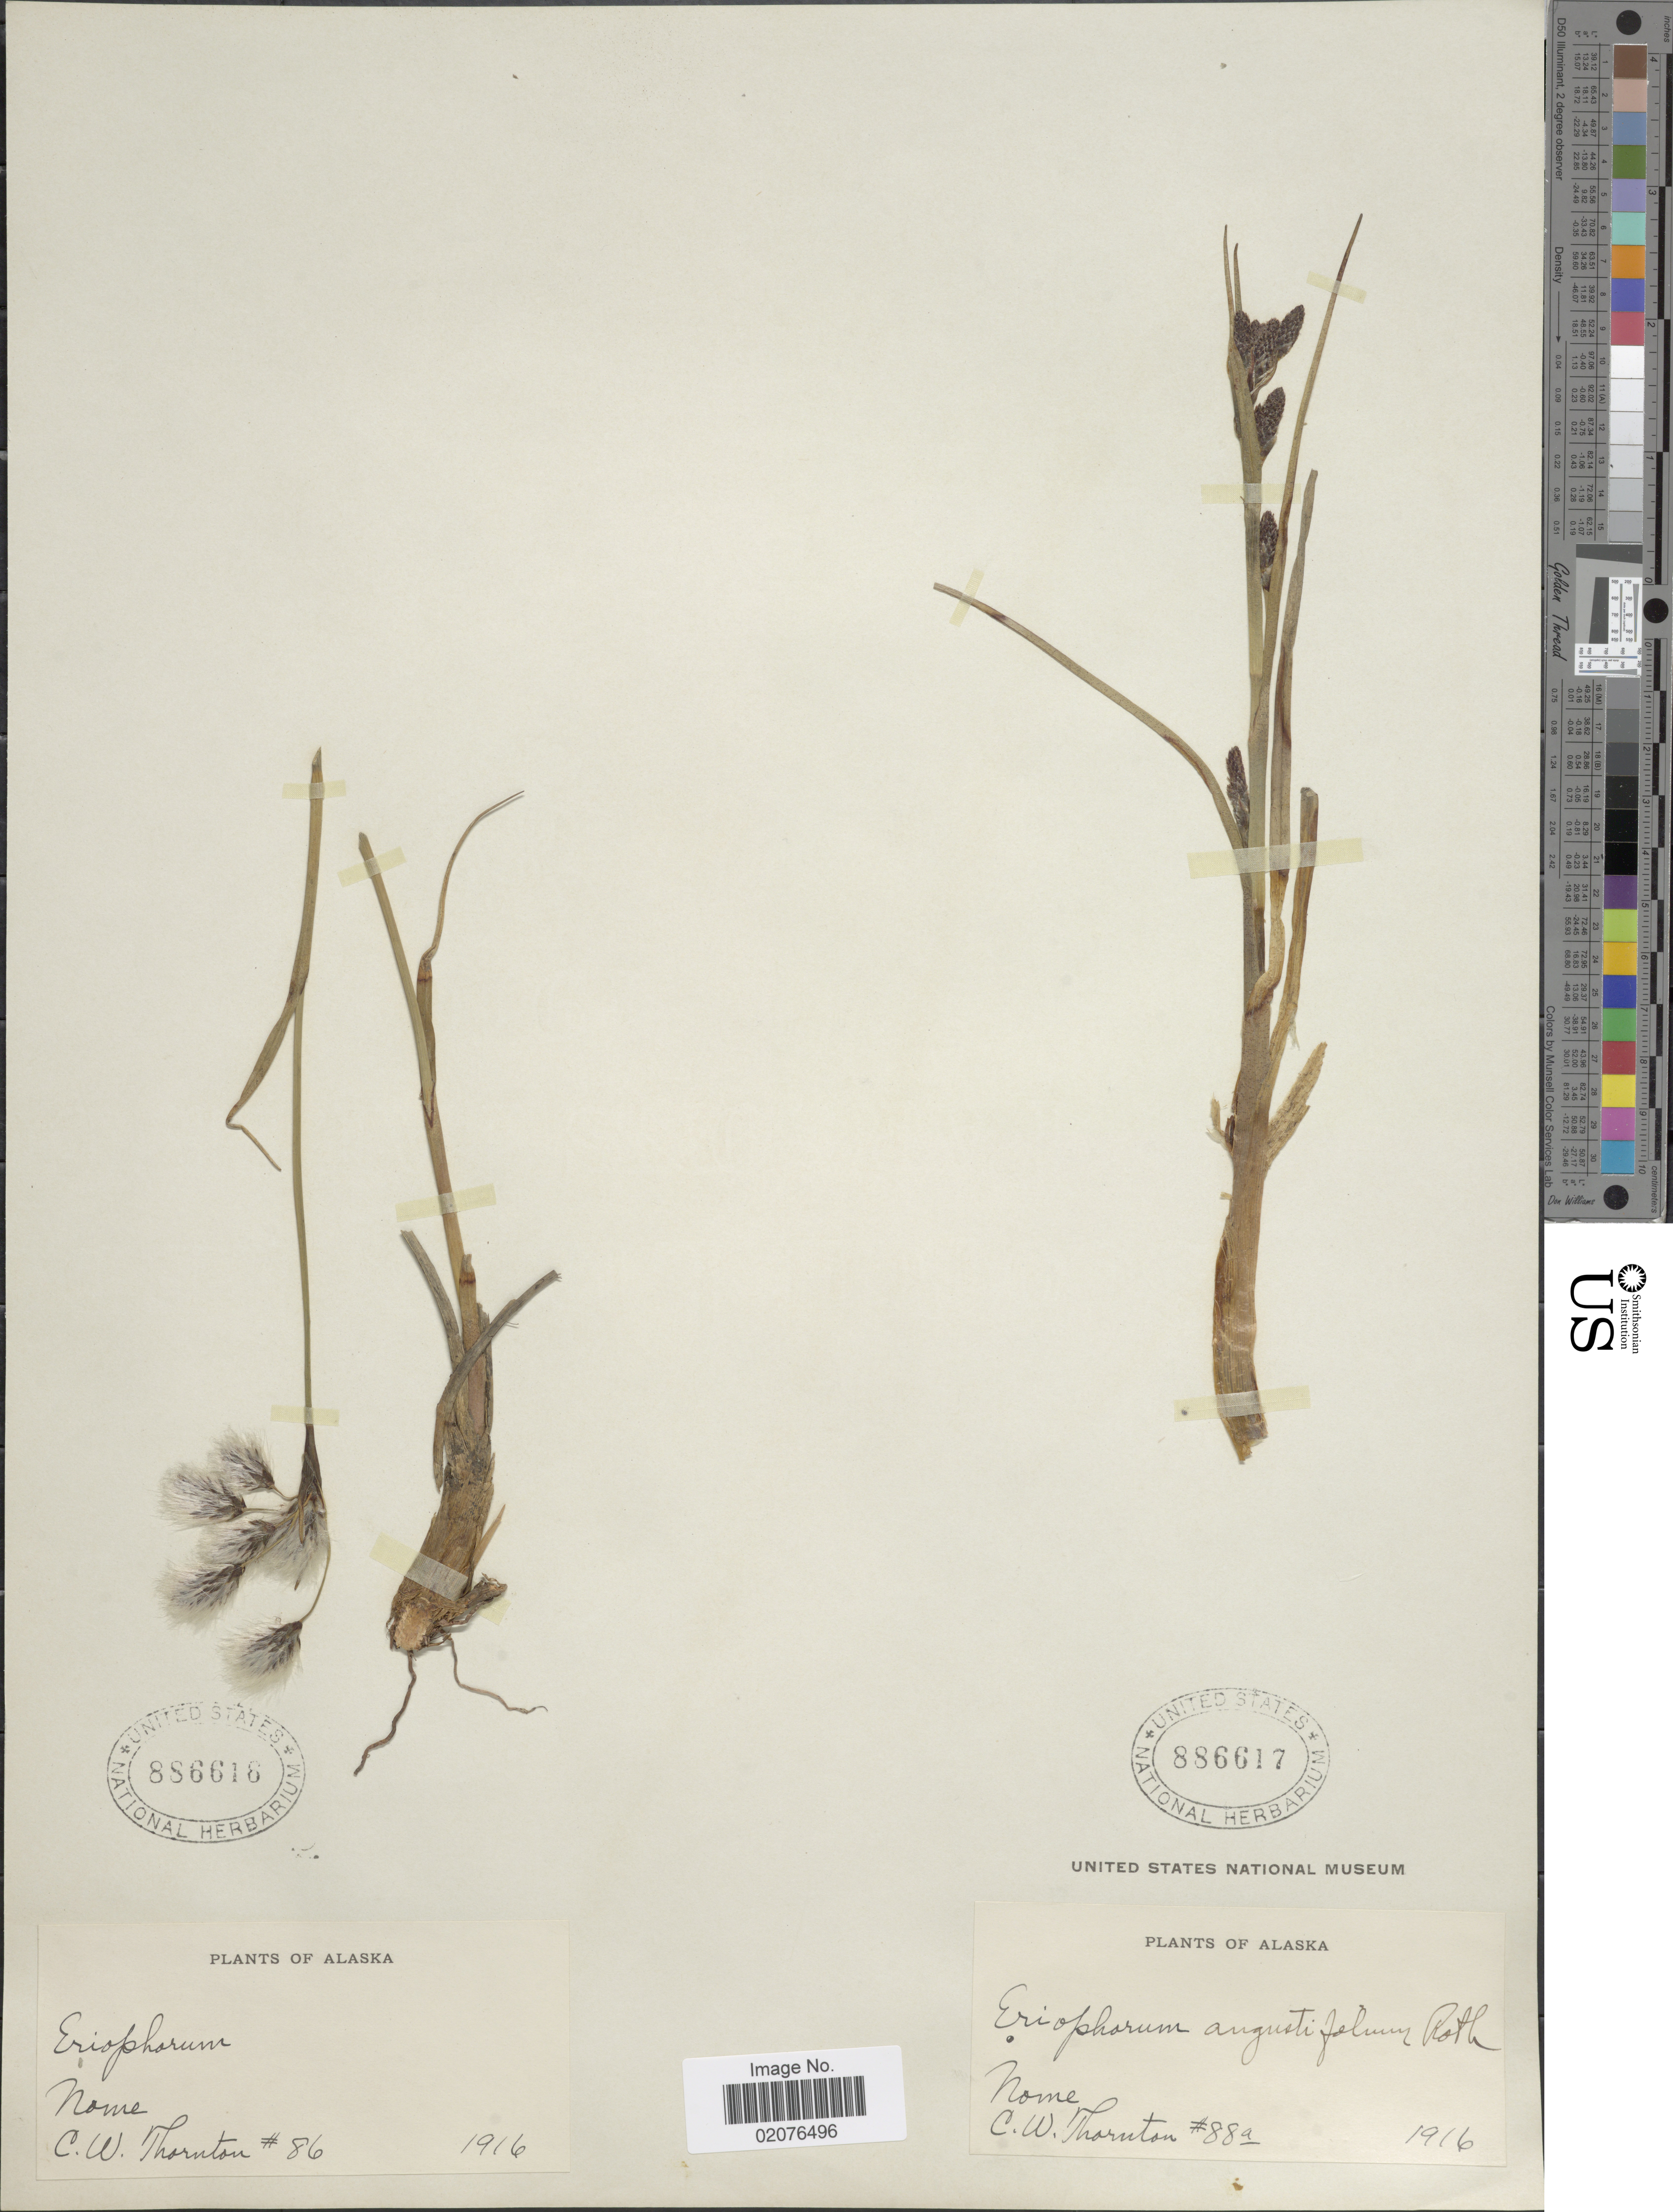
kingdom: Plantae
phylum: Tracheophyta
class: Liliopsida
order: Poales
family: Cyperaceae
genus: Eriophorum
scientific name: Eriophorum angustifolium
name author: Honck.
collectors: C. Thornton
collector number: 88a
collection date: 1916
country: United States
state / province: Alaska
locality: Nome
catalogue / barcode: US 886617